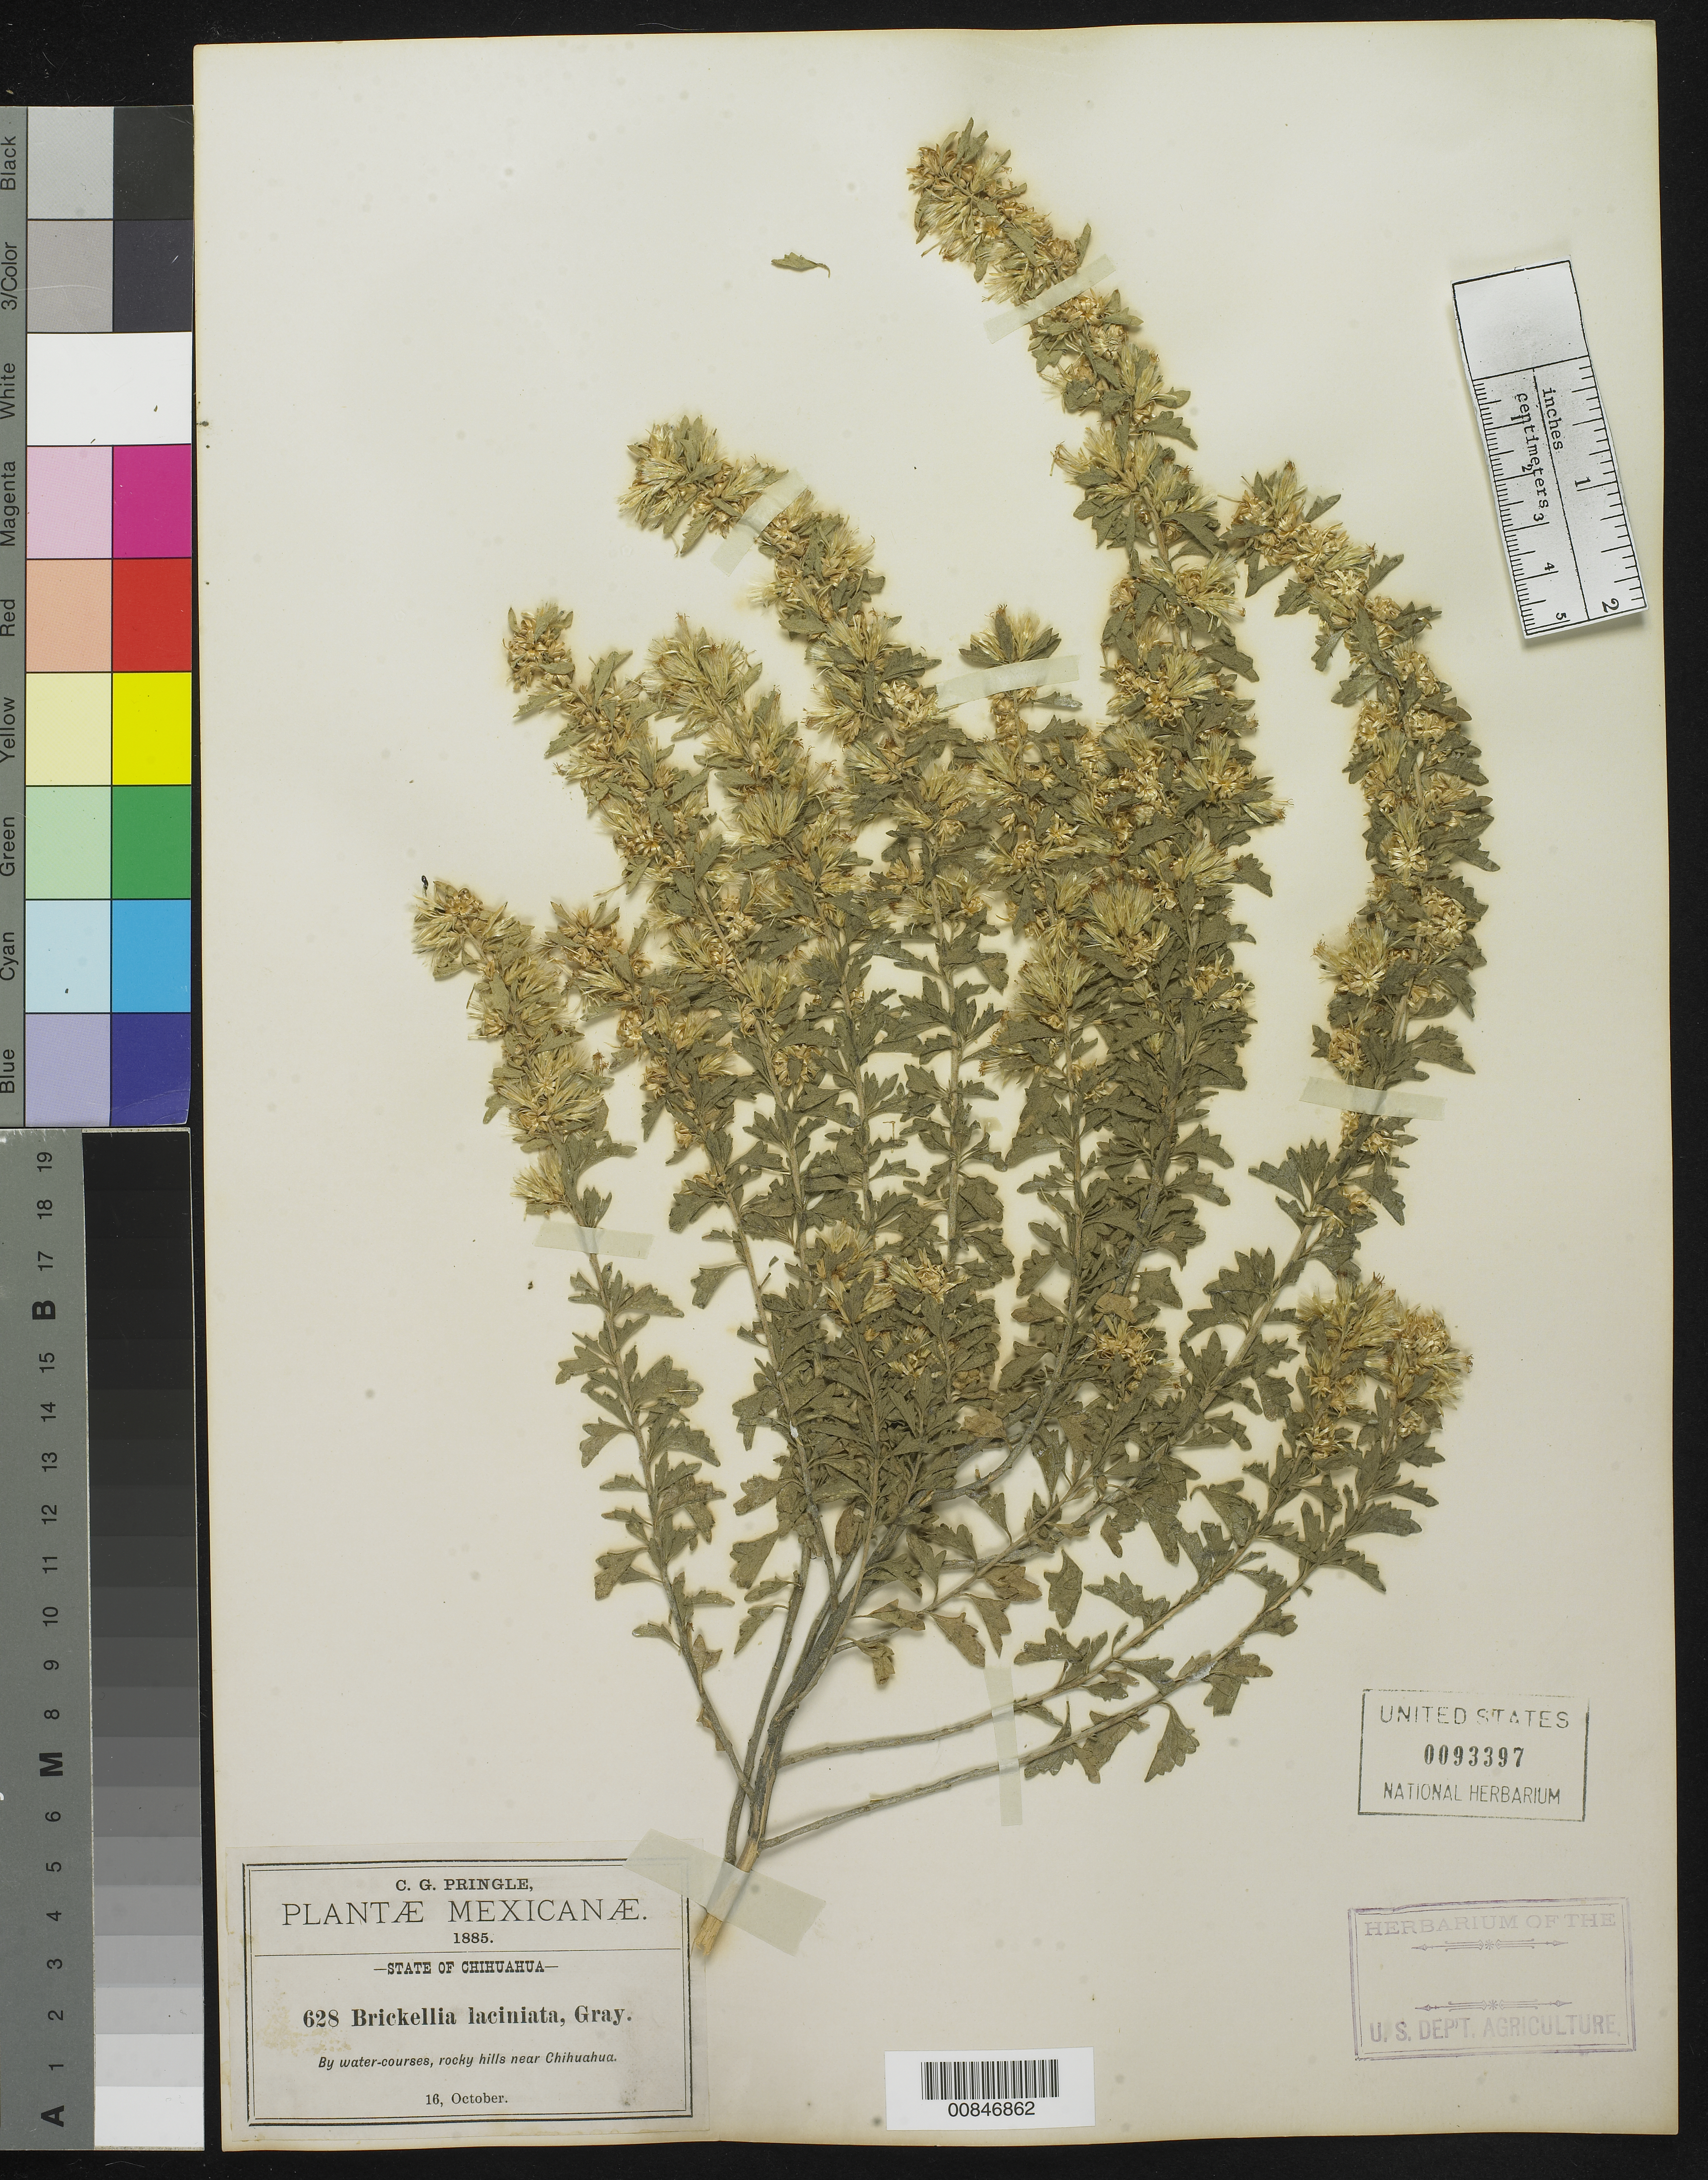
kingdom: Plantae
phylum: Tracheophyta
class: Magnoliopsida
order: Asterales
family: Asteraceae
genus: Brickellia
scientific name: Brickellia laciniata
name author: A. Gray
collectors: C. G. Pringle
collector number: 628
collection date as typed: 16 Oct 1885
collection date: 1885-10-16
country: Mexico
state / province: Chihuahua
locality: Rocky hills near Chihuahua.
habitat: By water-courses, rocky hills.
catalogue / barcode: US 93397